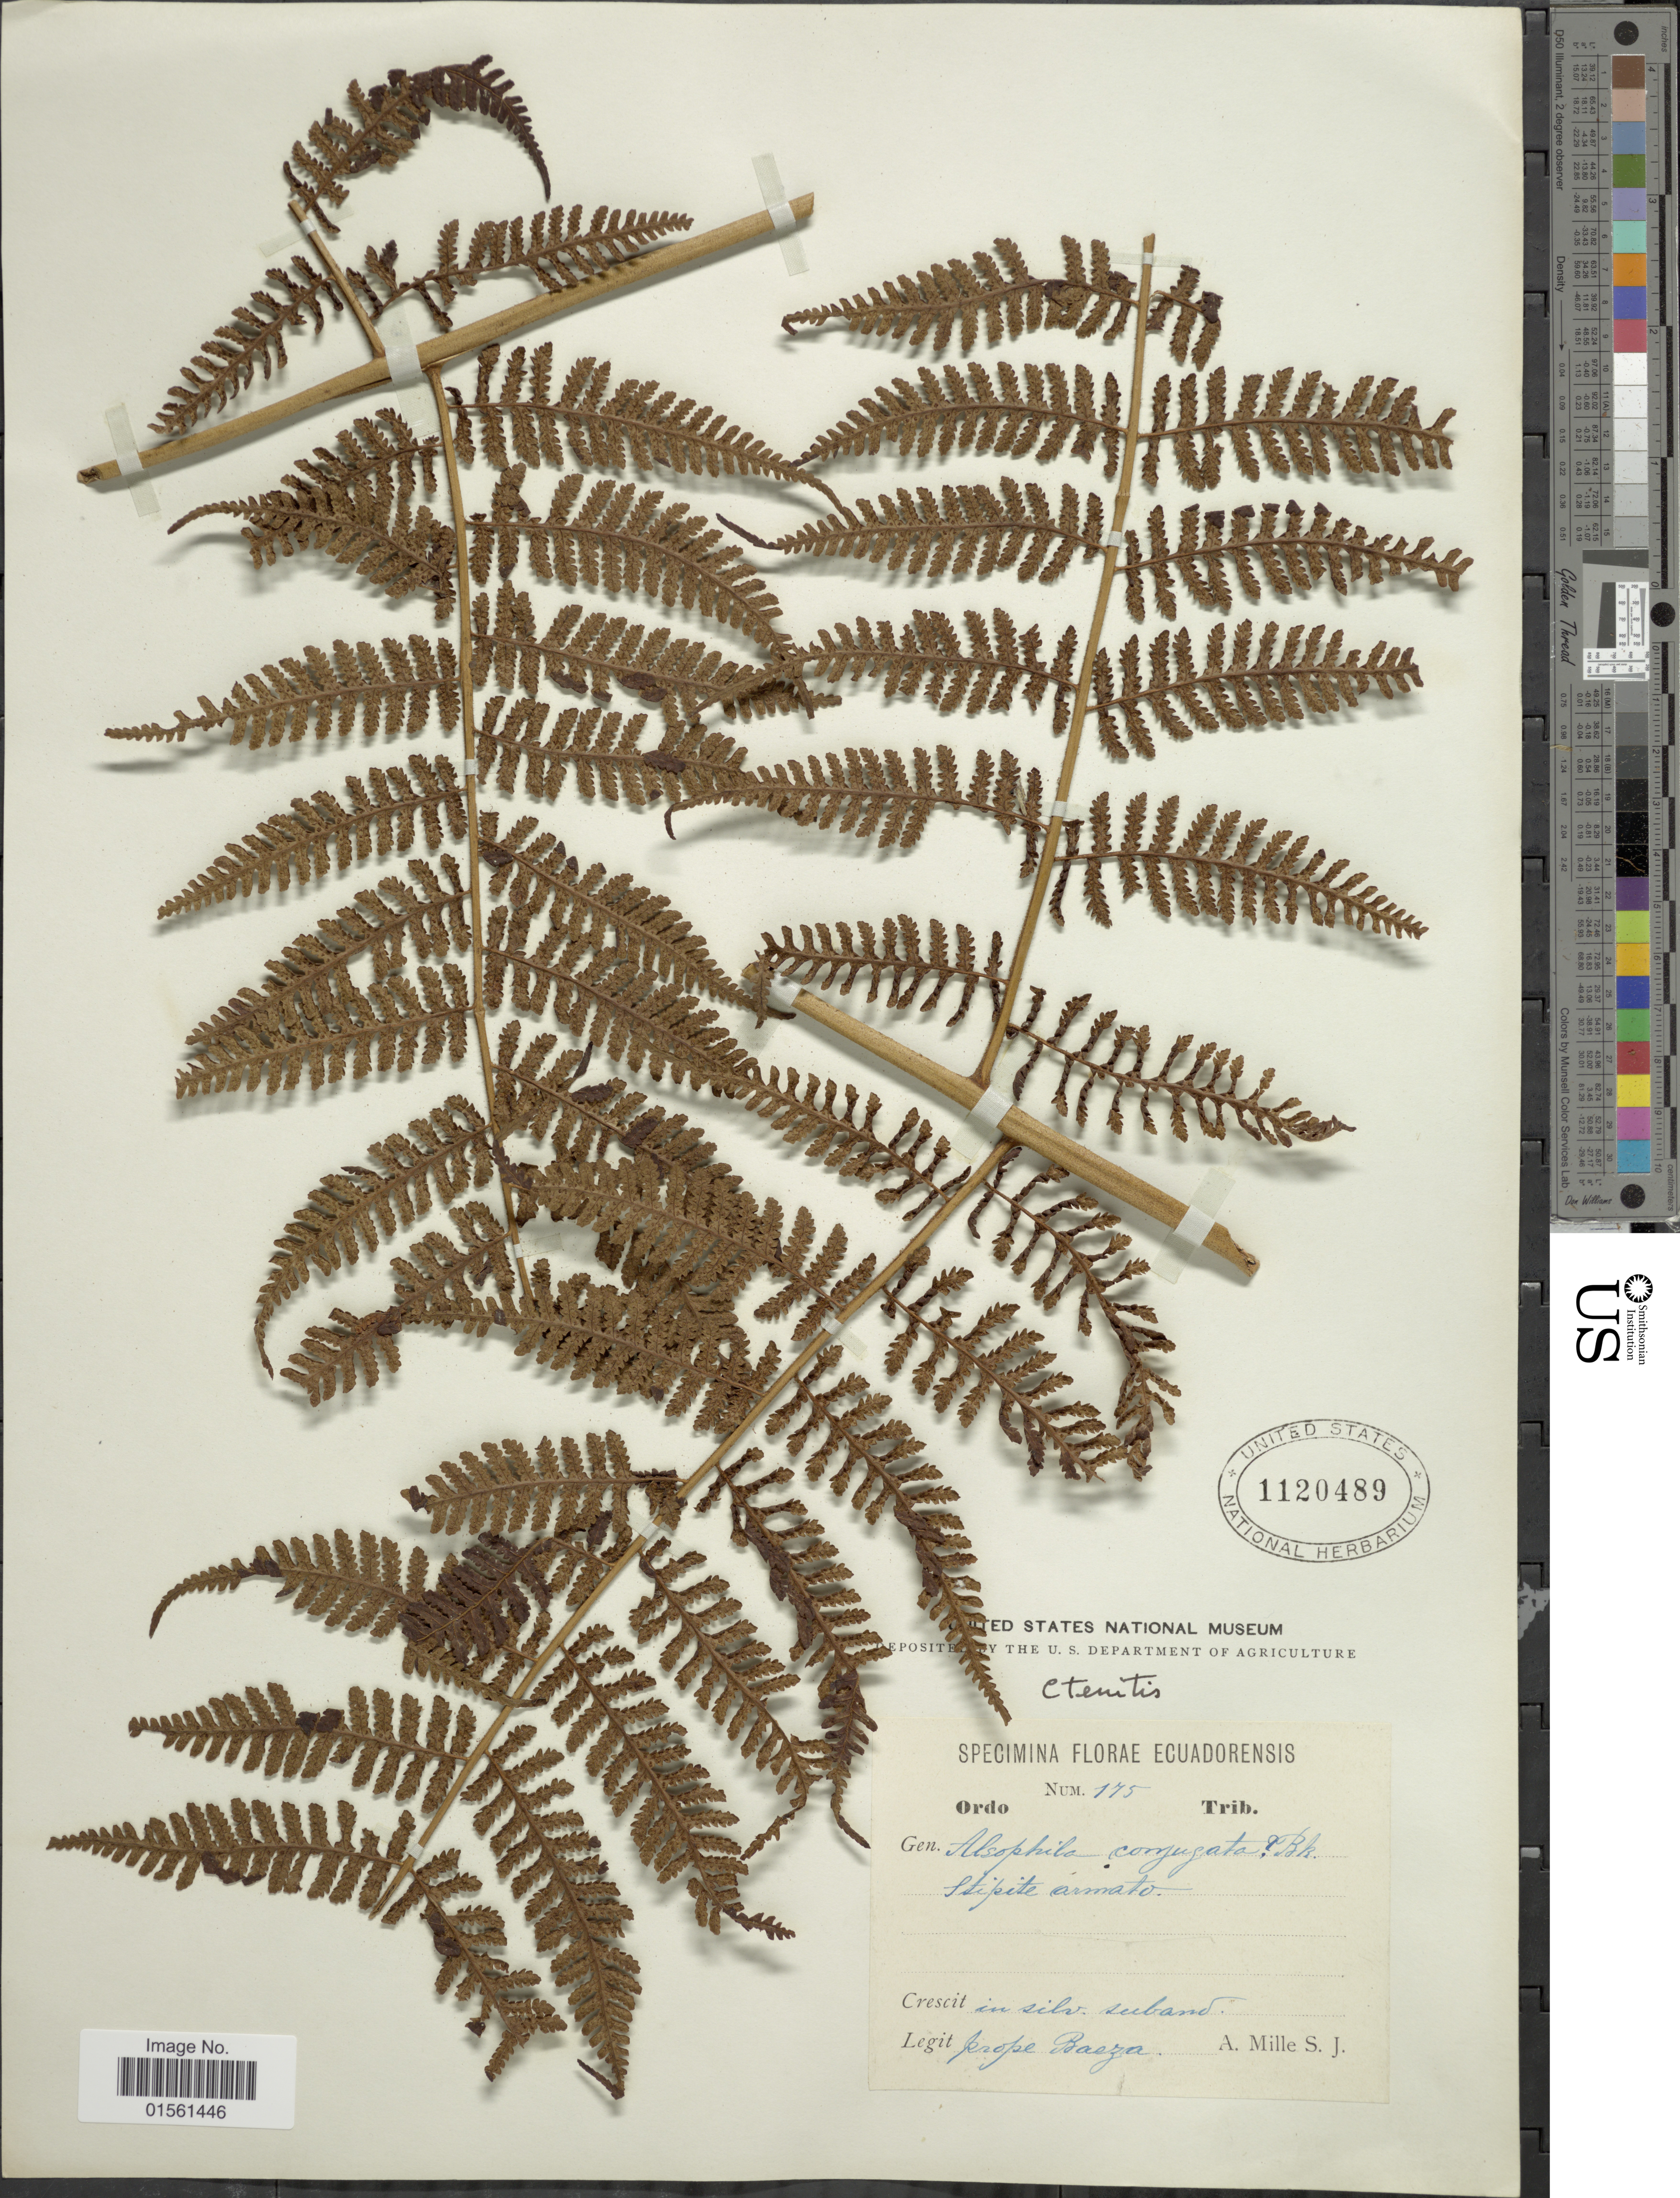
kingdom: Plantae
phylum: Tracheophyta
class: Polypodiopsida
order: Polypodiales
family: Dryopteridaceae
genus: Megalastrum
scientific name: Megalastrum sp.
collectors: A. Mille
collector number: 175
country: Ecuador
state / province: Napo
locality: Crescit in silv. suband prope Baeza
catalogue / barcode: US 1120489